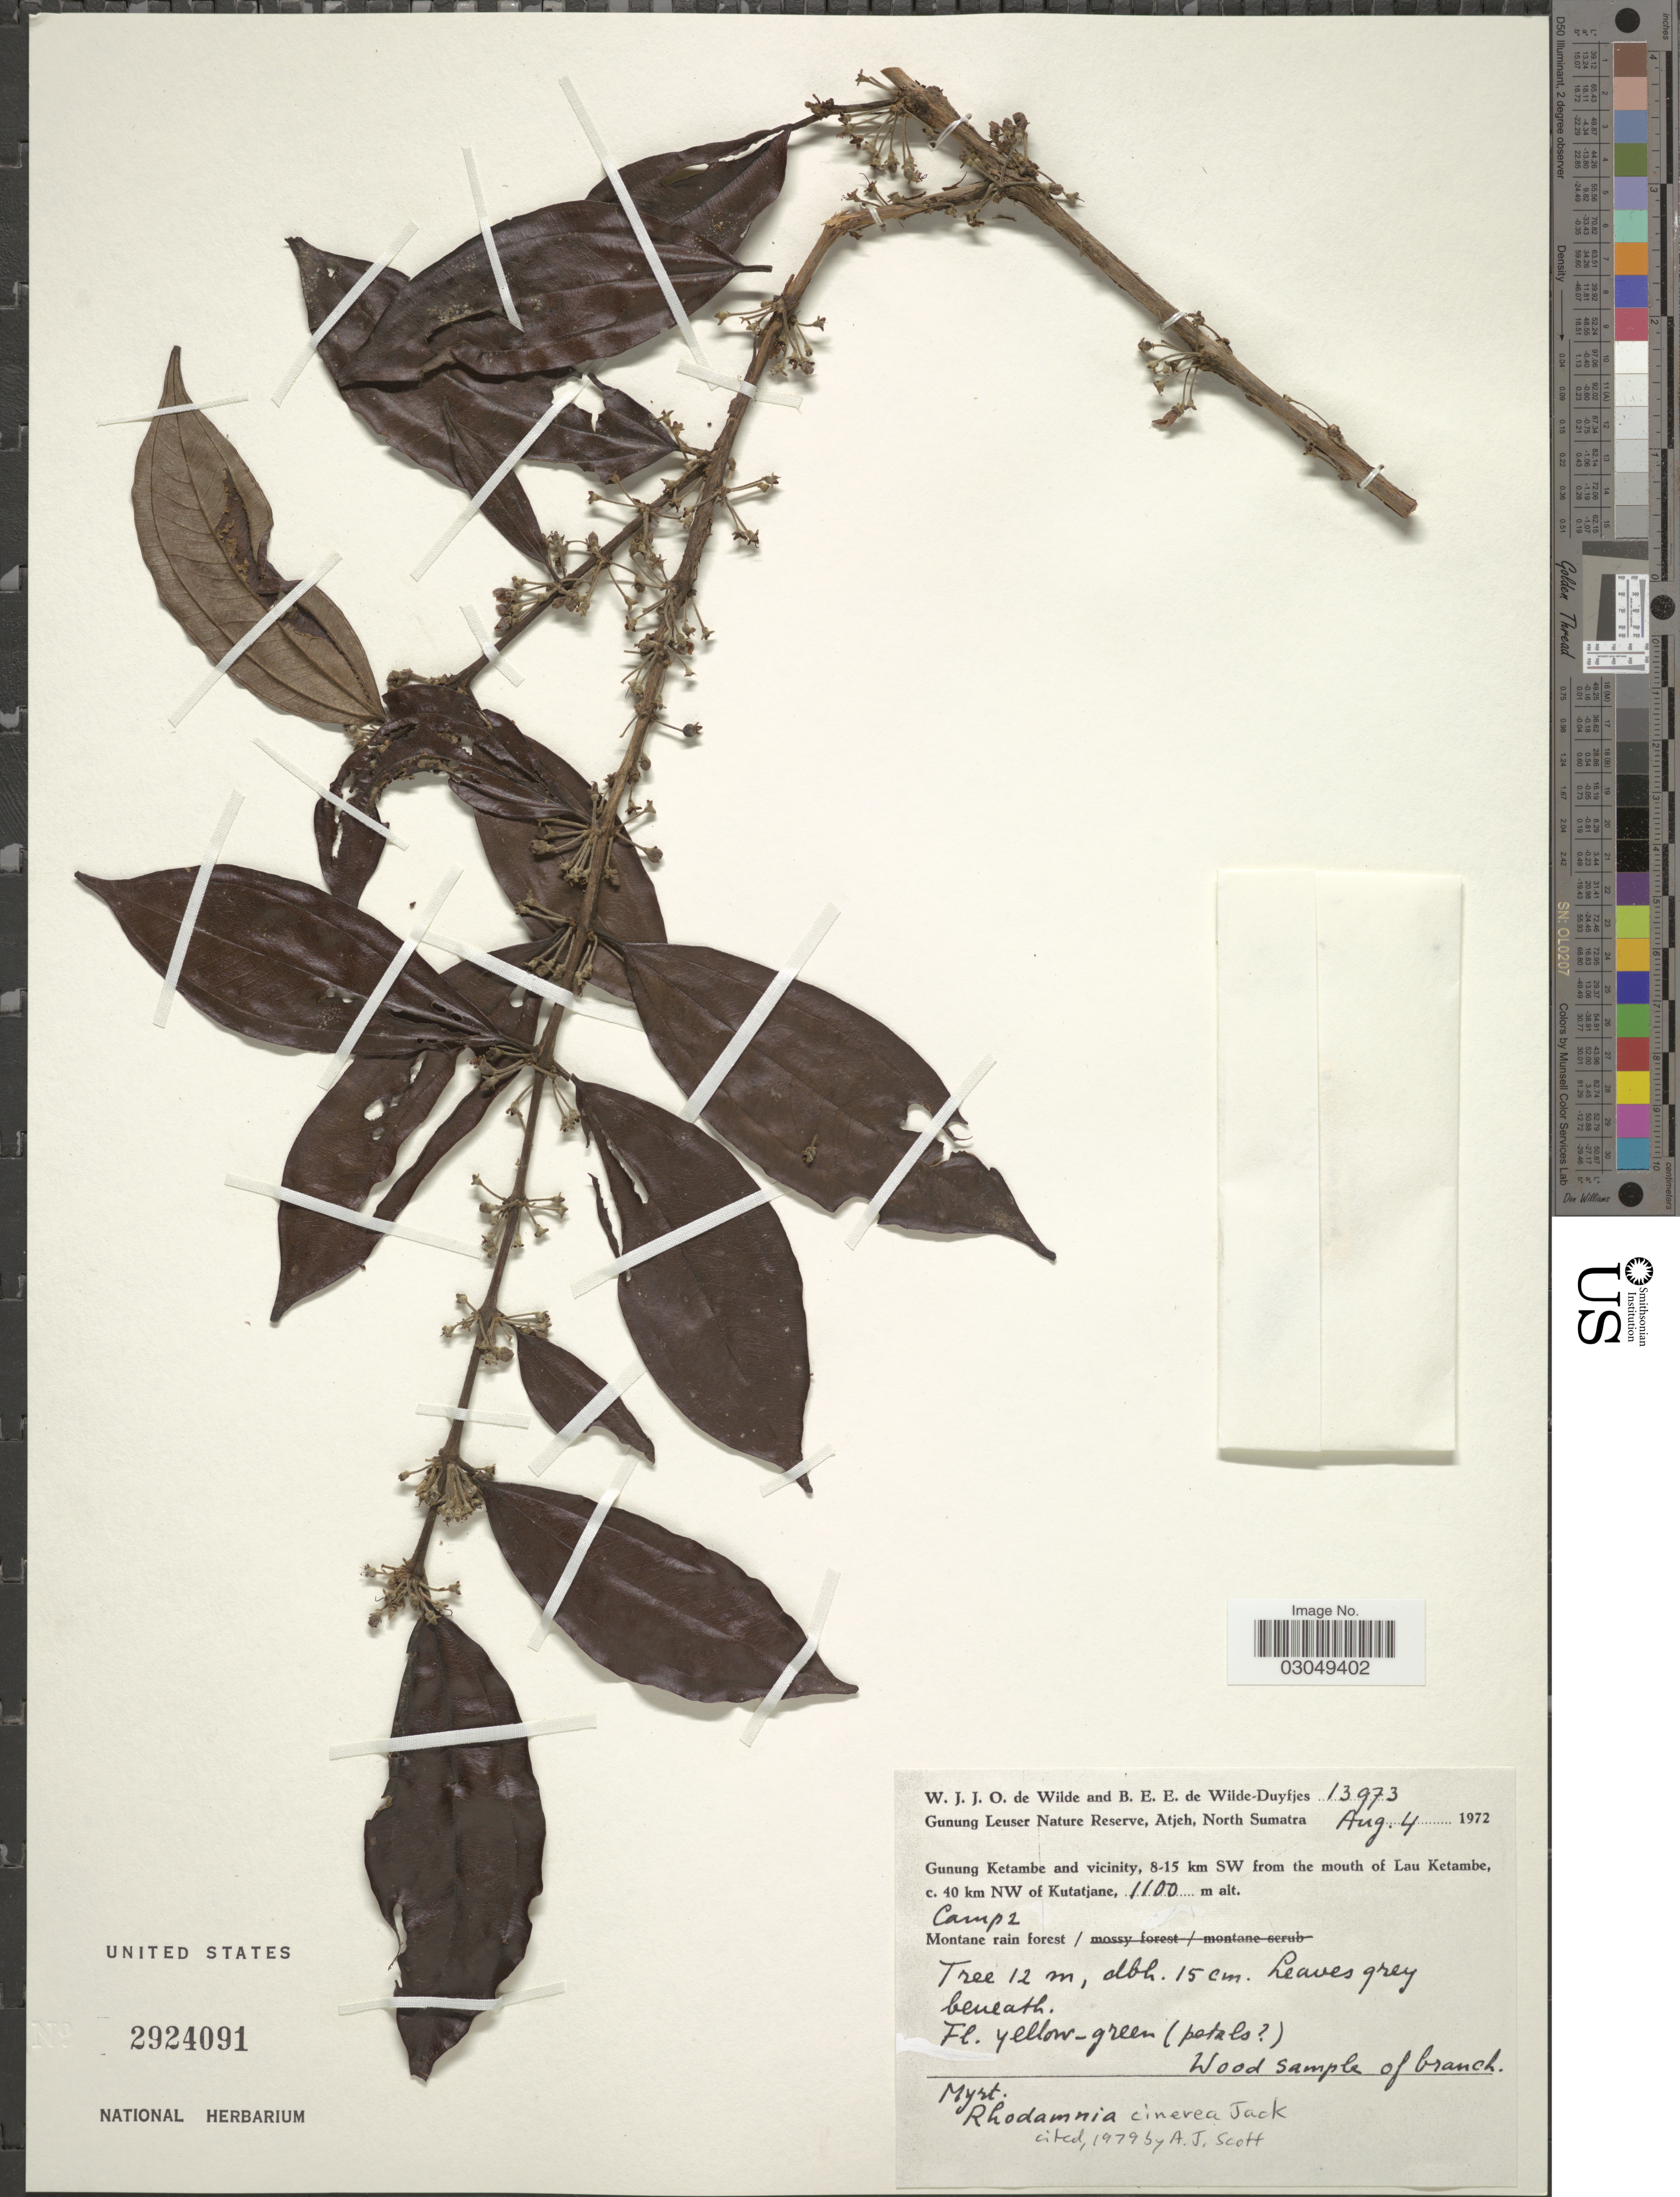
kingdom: Plantae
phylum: Tracheophyta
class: Magnoliopsida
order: Myrtales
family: Myrtaceae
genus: Rhodamnia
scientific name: Rhodamnia cinerea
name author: Jack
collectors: W. J. de Wilde & B. E. de Wilde-Duyfjes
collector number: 13973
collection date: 1972-08-04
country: Indonesia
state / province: Sumatra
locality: Gunung Leuser Nature Reserve, Atjeh, North Sumatra. Gunung Ketambe and vicinity, 8-15 km SW from the mouth of LAU Ketambe, c. 40 km NW of Kutatjane. Camp 2.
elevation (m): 1100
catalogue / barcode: US 2924091